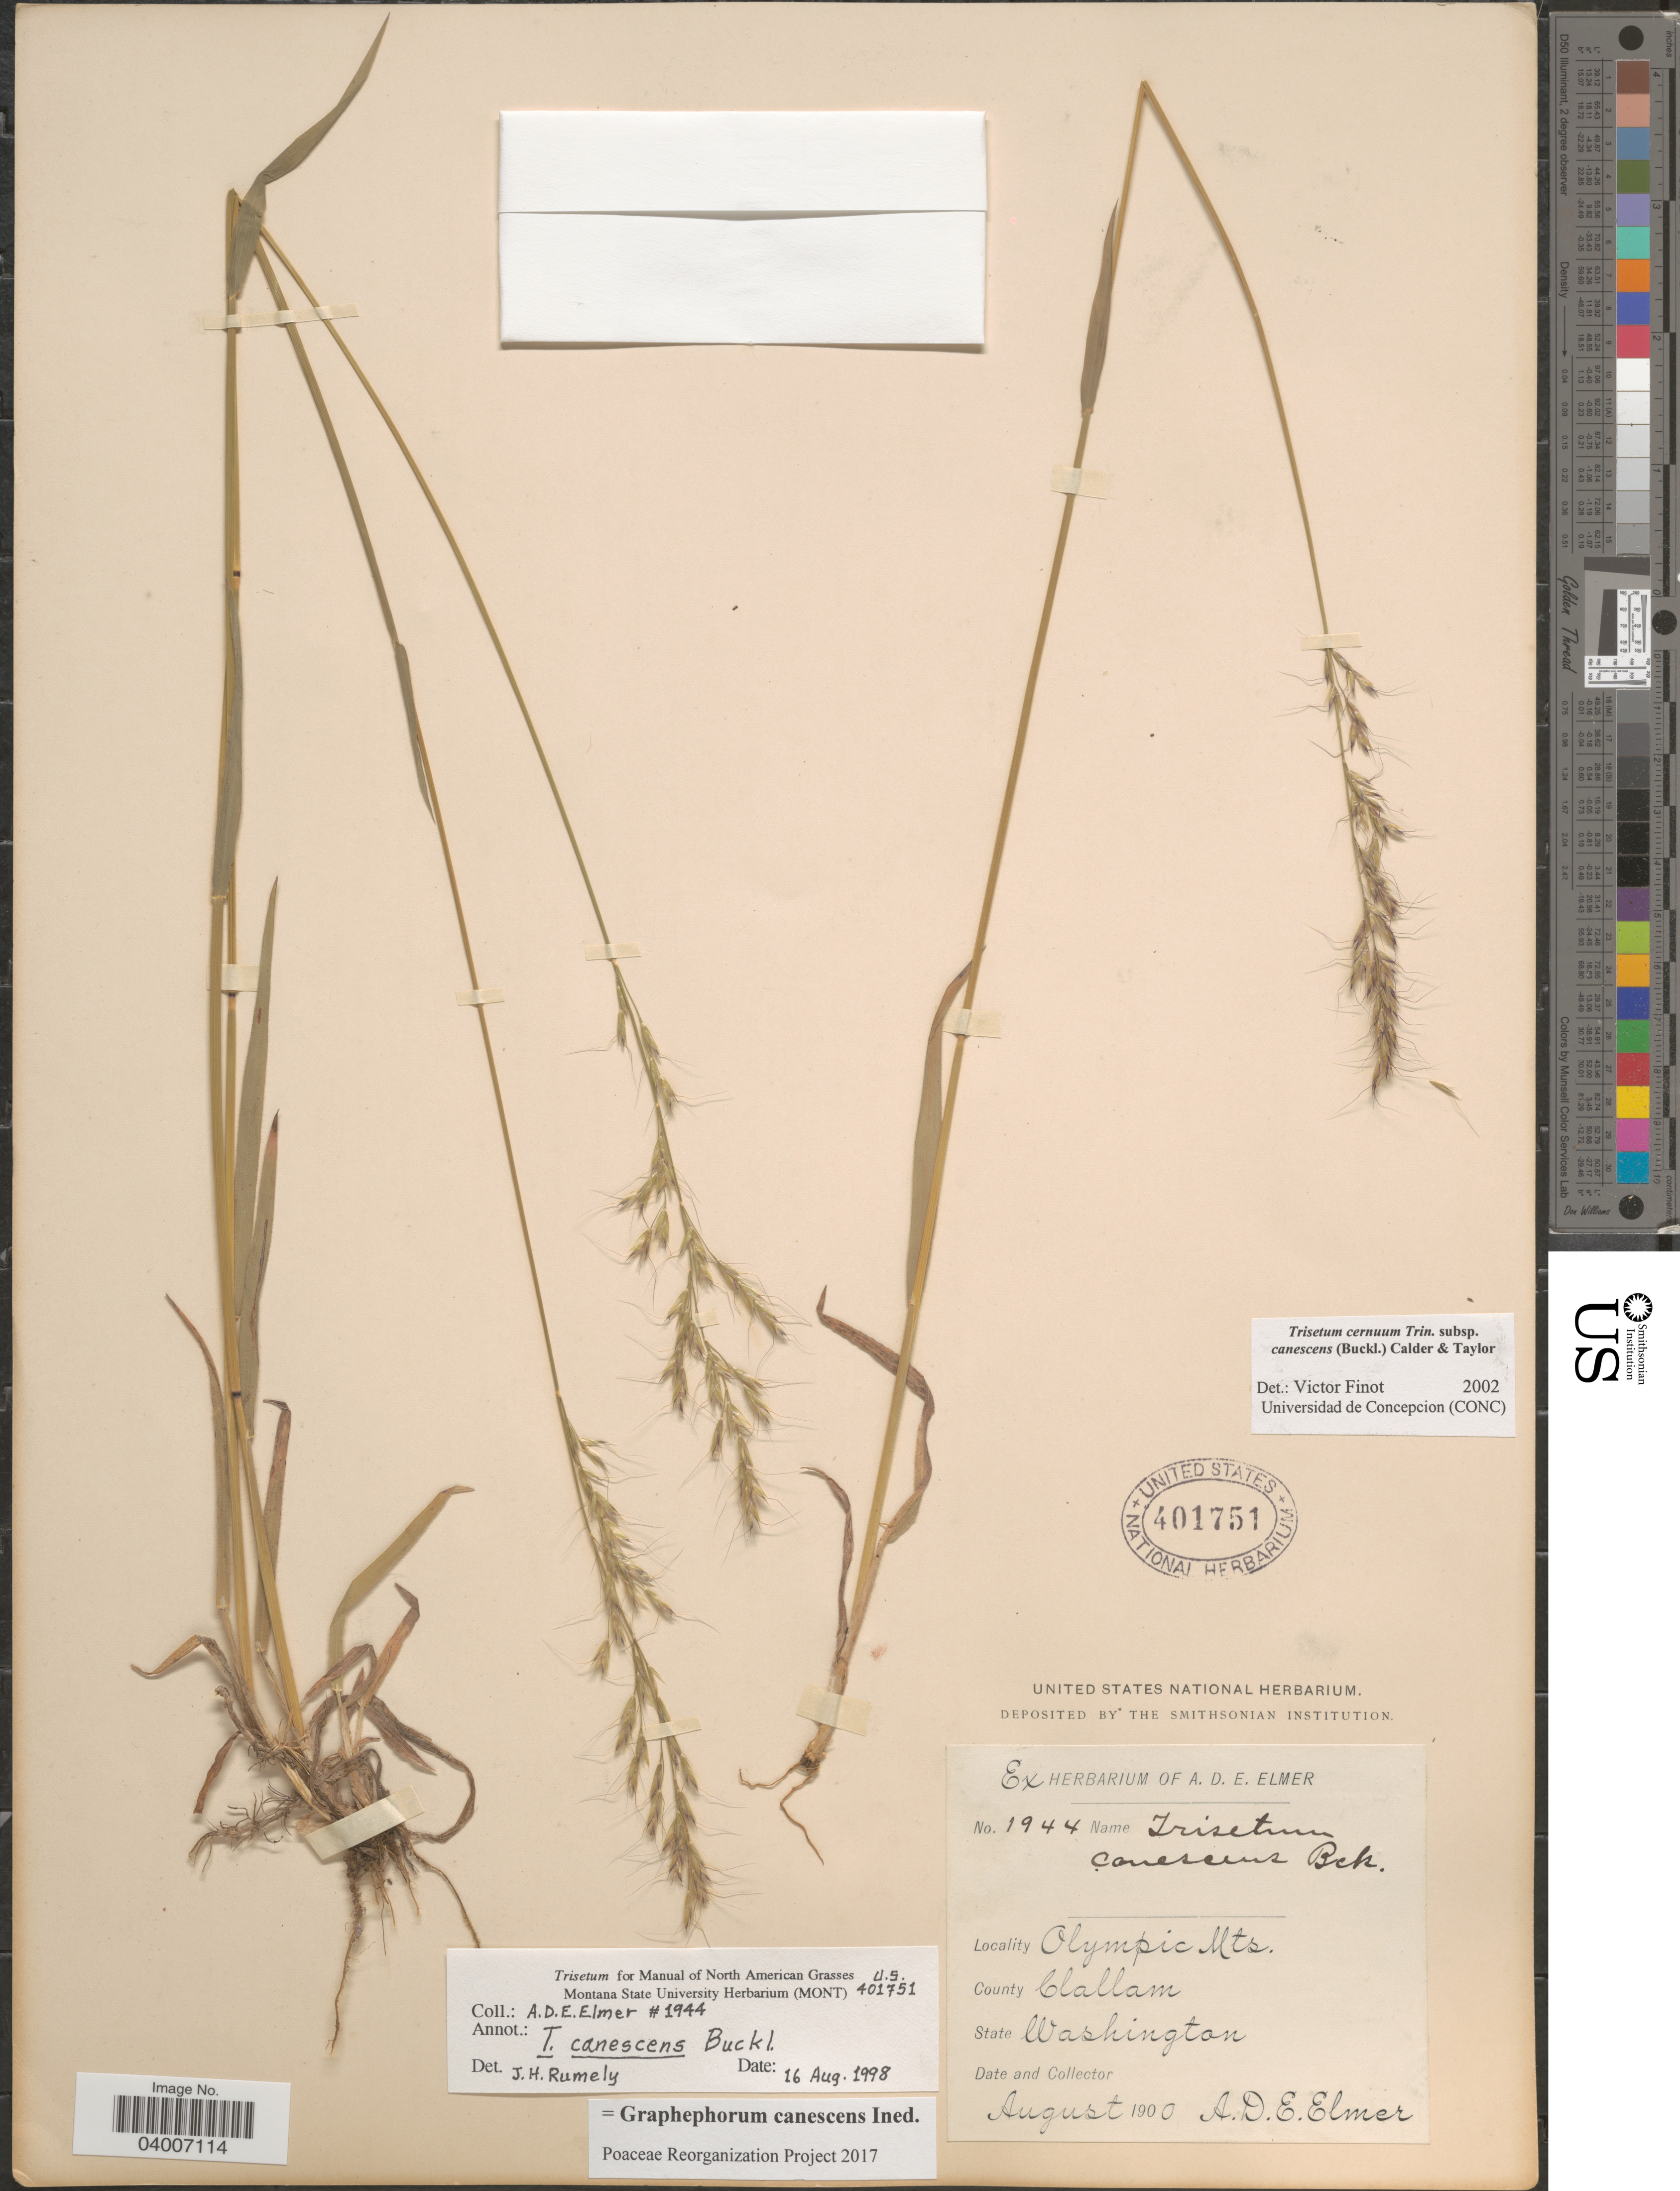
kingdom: Plantae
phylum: Tracheophyta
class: Liliopsida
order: Poales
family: Poaceae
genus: Graphephorum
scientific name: Graphephorum canescens ined.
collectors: A. D. E. Elmer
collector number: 1944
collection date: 1900-08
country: United States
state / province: Washington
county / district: Clallam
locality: Olympic Mts. County Clallam.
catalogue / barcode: US 401751